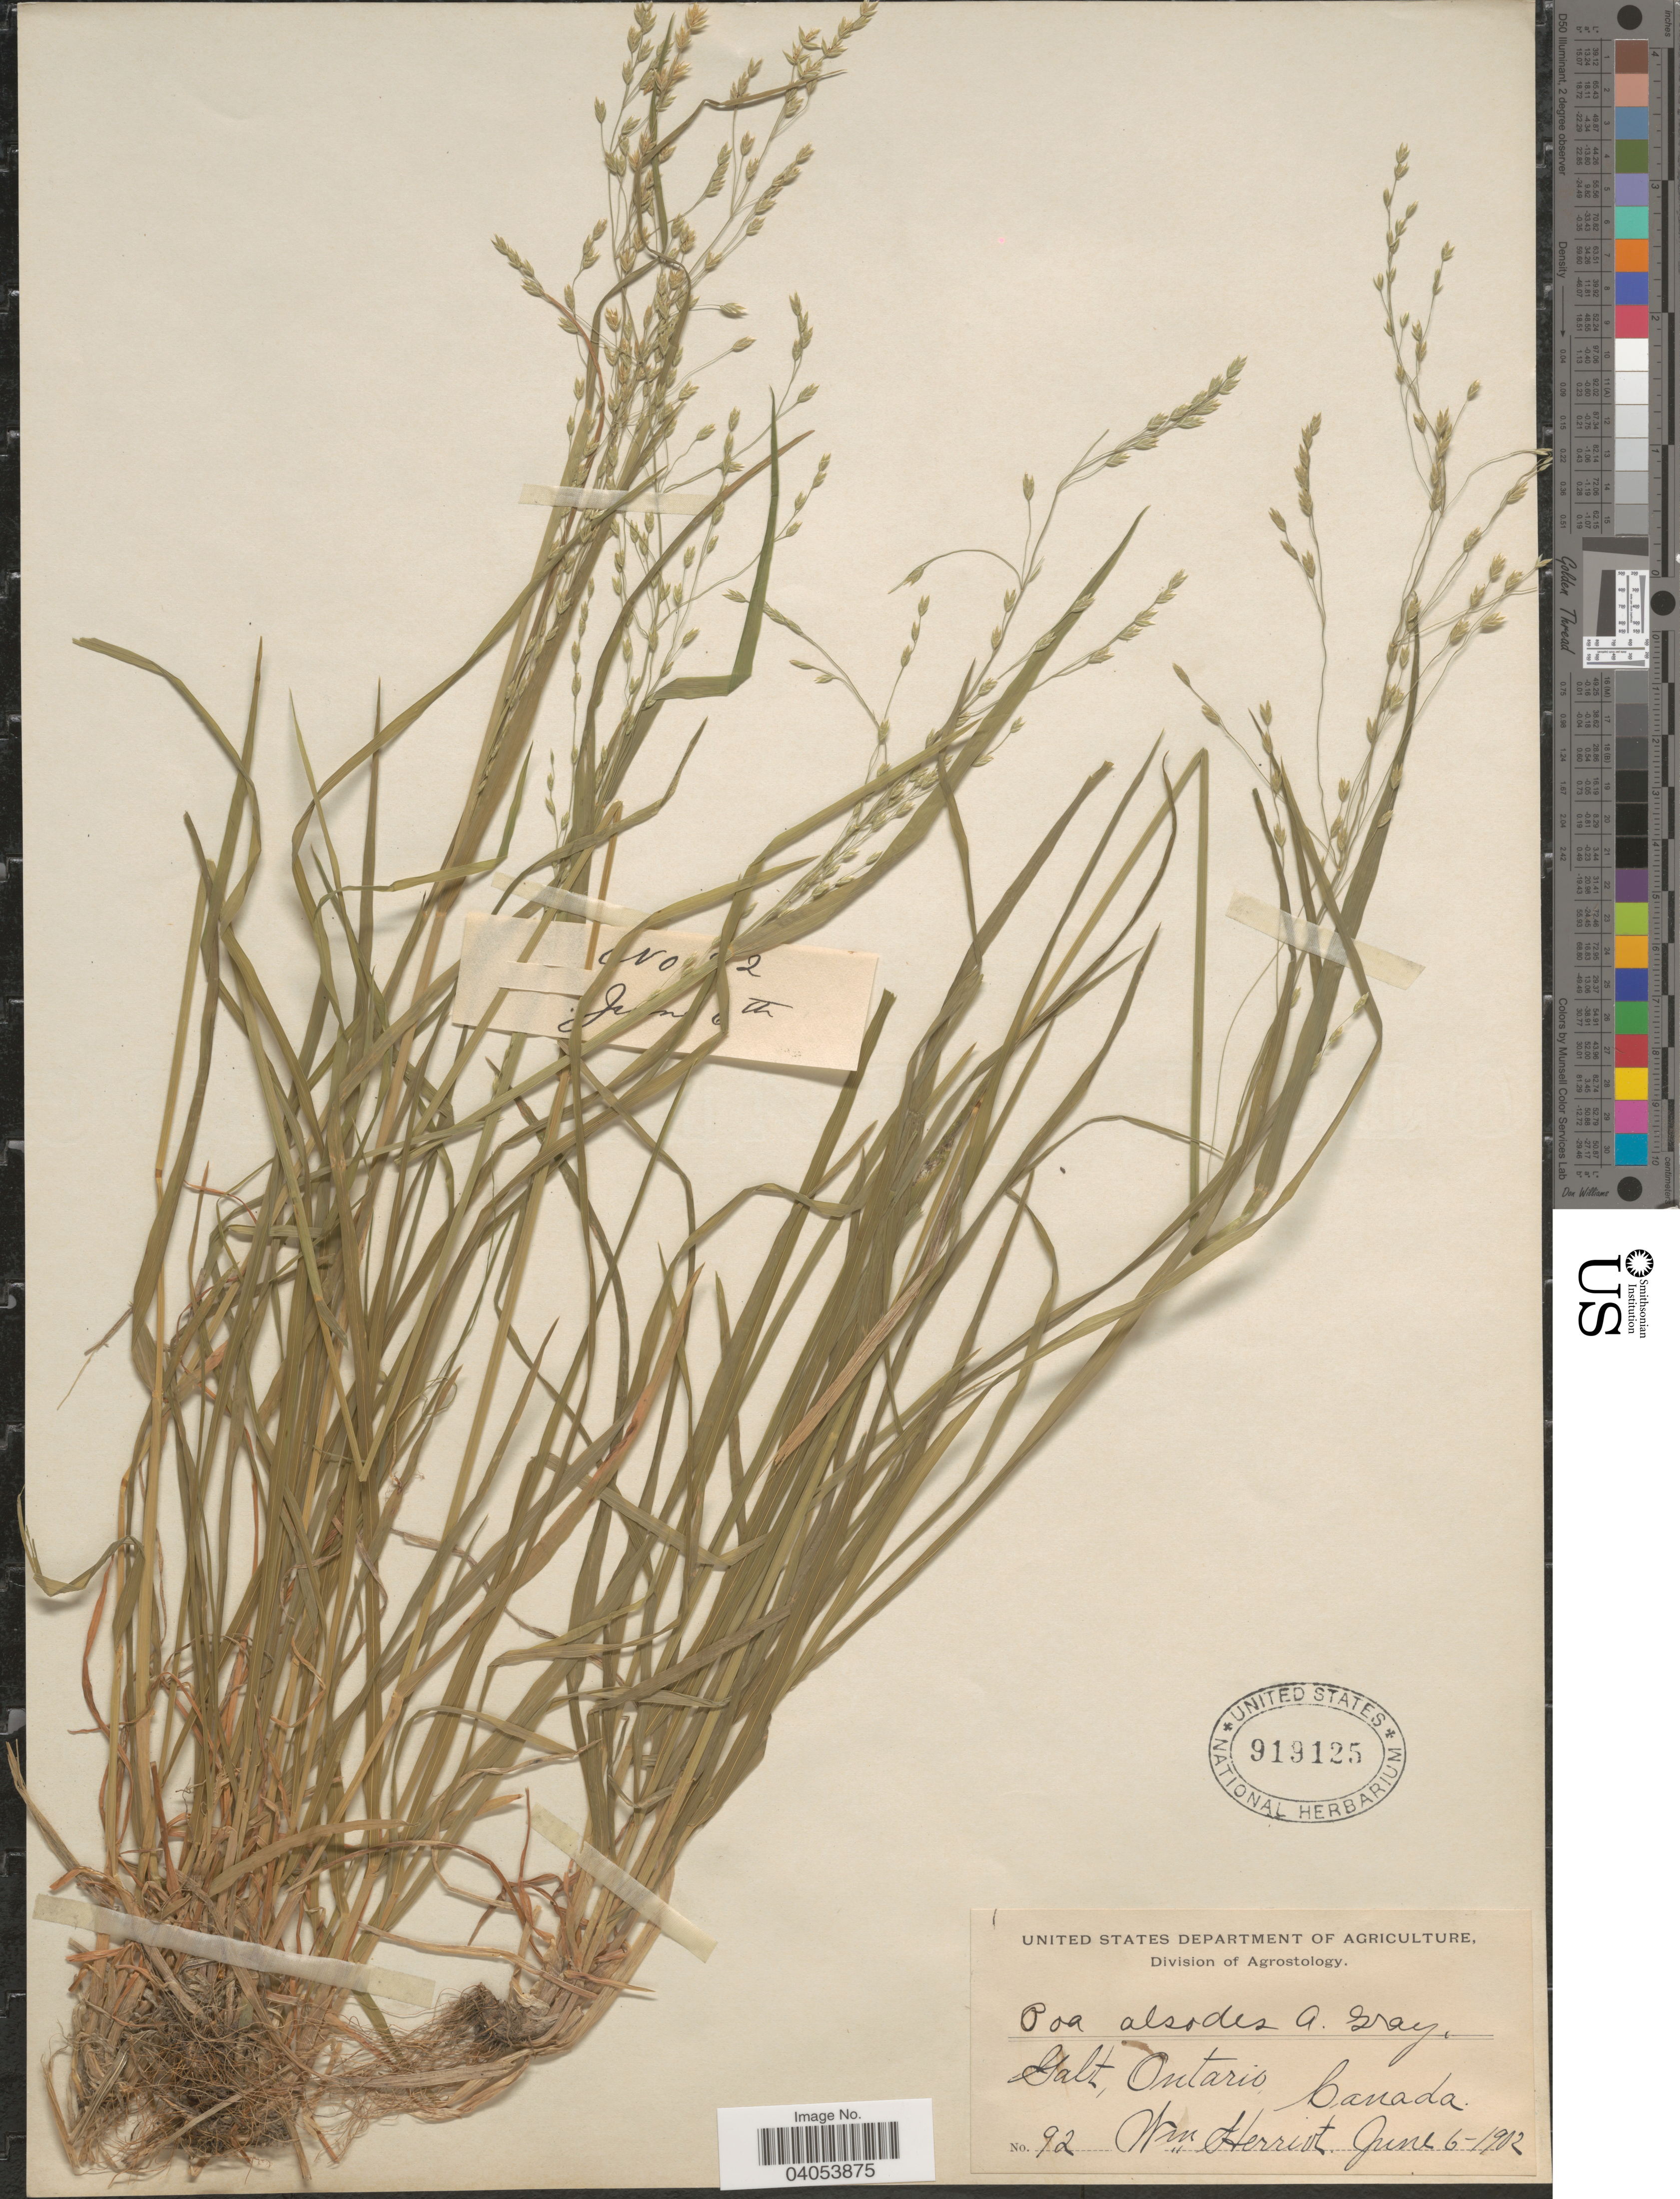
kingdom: Plantae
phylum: Tracheophyta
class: Liliopsida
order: Poales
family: Poaceae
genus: Poa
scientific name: Poa alsodes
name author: A. Gray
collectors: W. Herriot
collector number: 92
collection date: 1902-06-06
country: Canada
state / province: Ontario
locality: Galt.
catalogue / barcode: US 919125